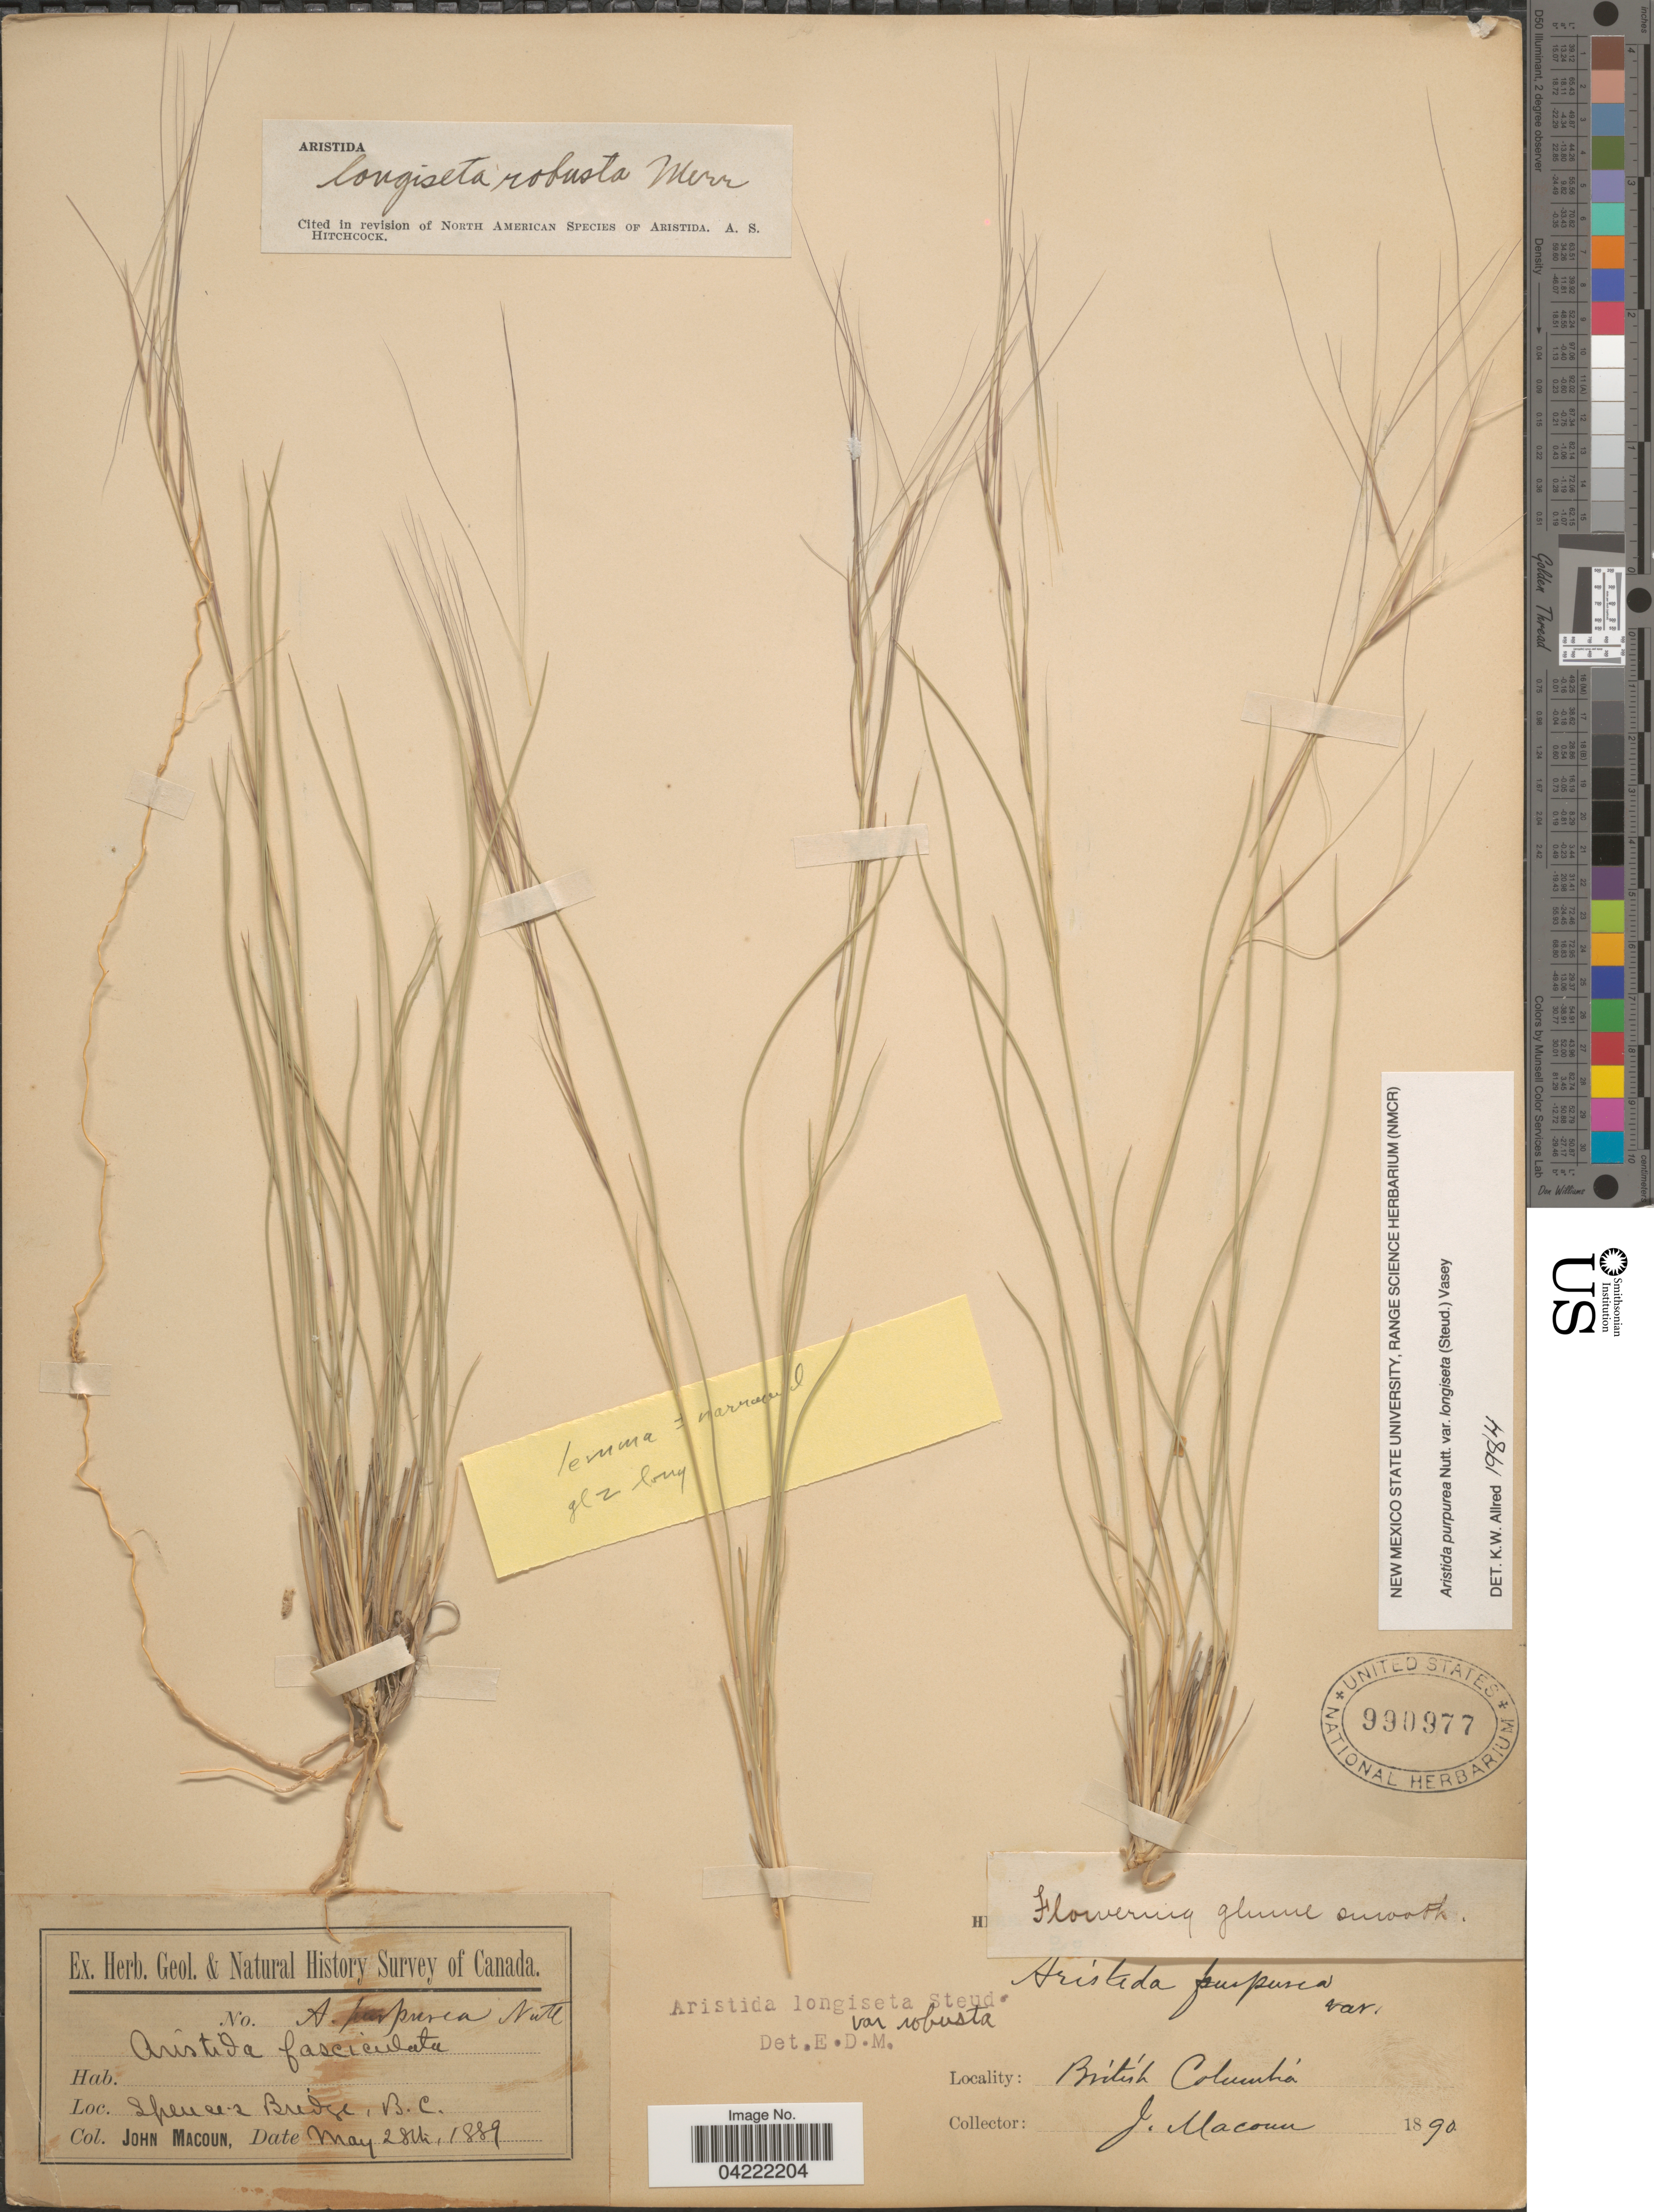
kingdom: Plantae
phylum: Tracheophyta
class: Liliopsida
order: Poales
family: Poaceae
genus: Aristida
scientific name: Aristida purpurea var. longiseta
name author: (Steud.) Vasey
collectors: J. Macoun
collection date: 1889-05-28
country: Canada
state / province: British Columbia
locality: Spencer Bridge. Geol. & Natural History Survey of Canada.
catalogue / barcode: US 990977